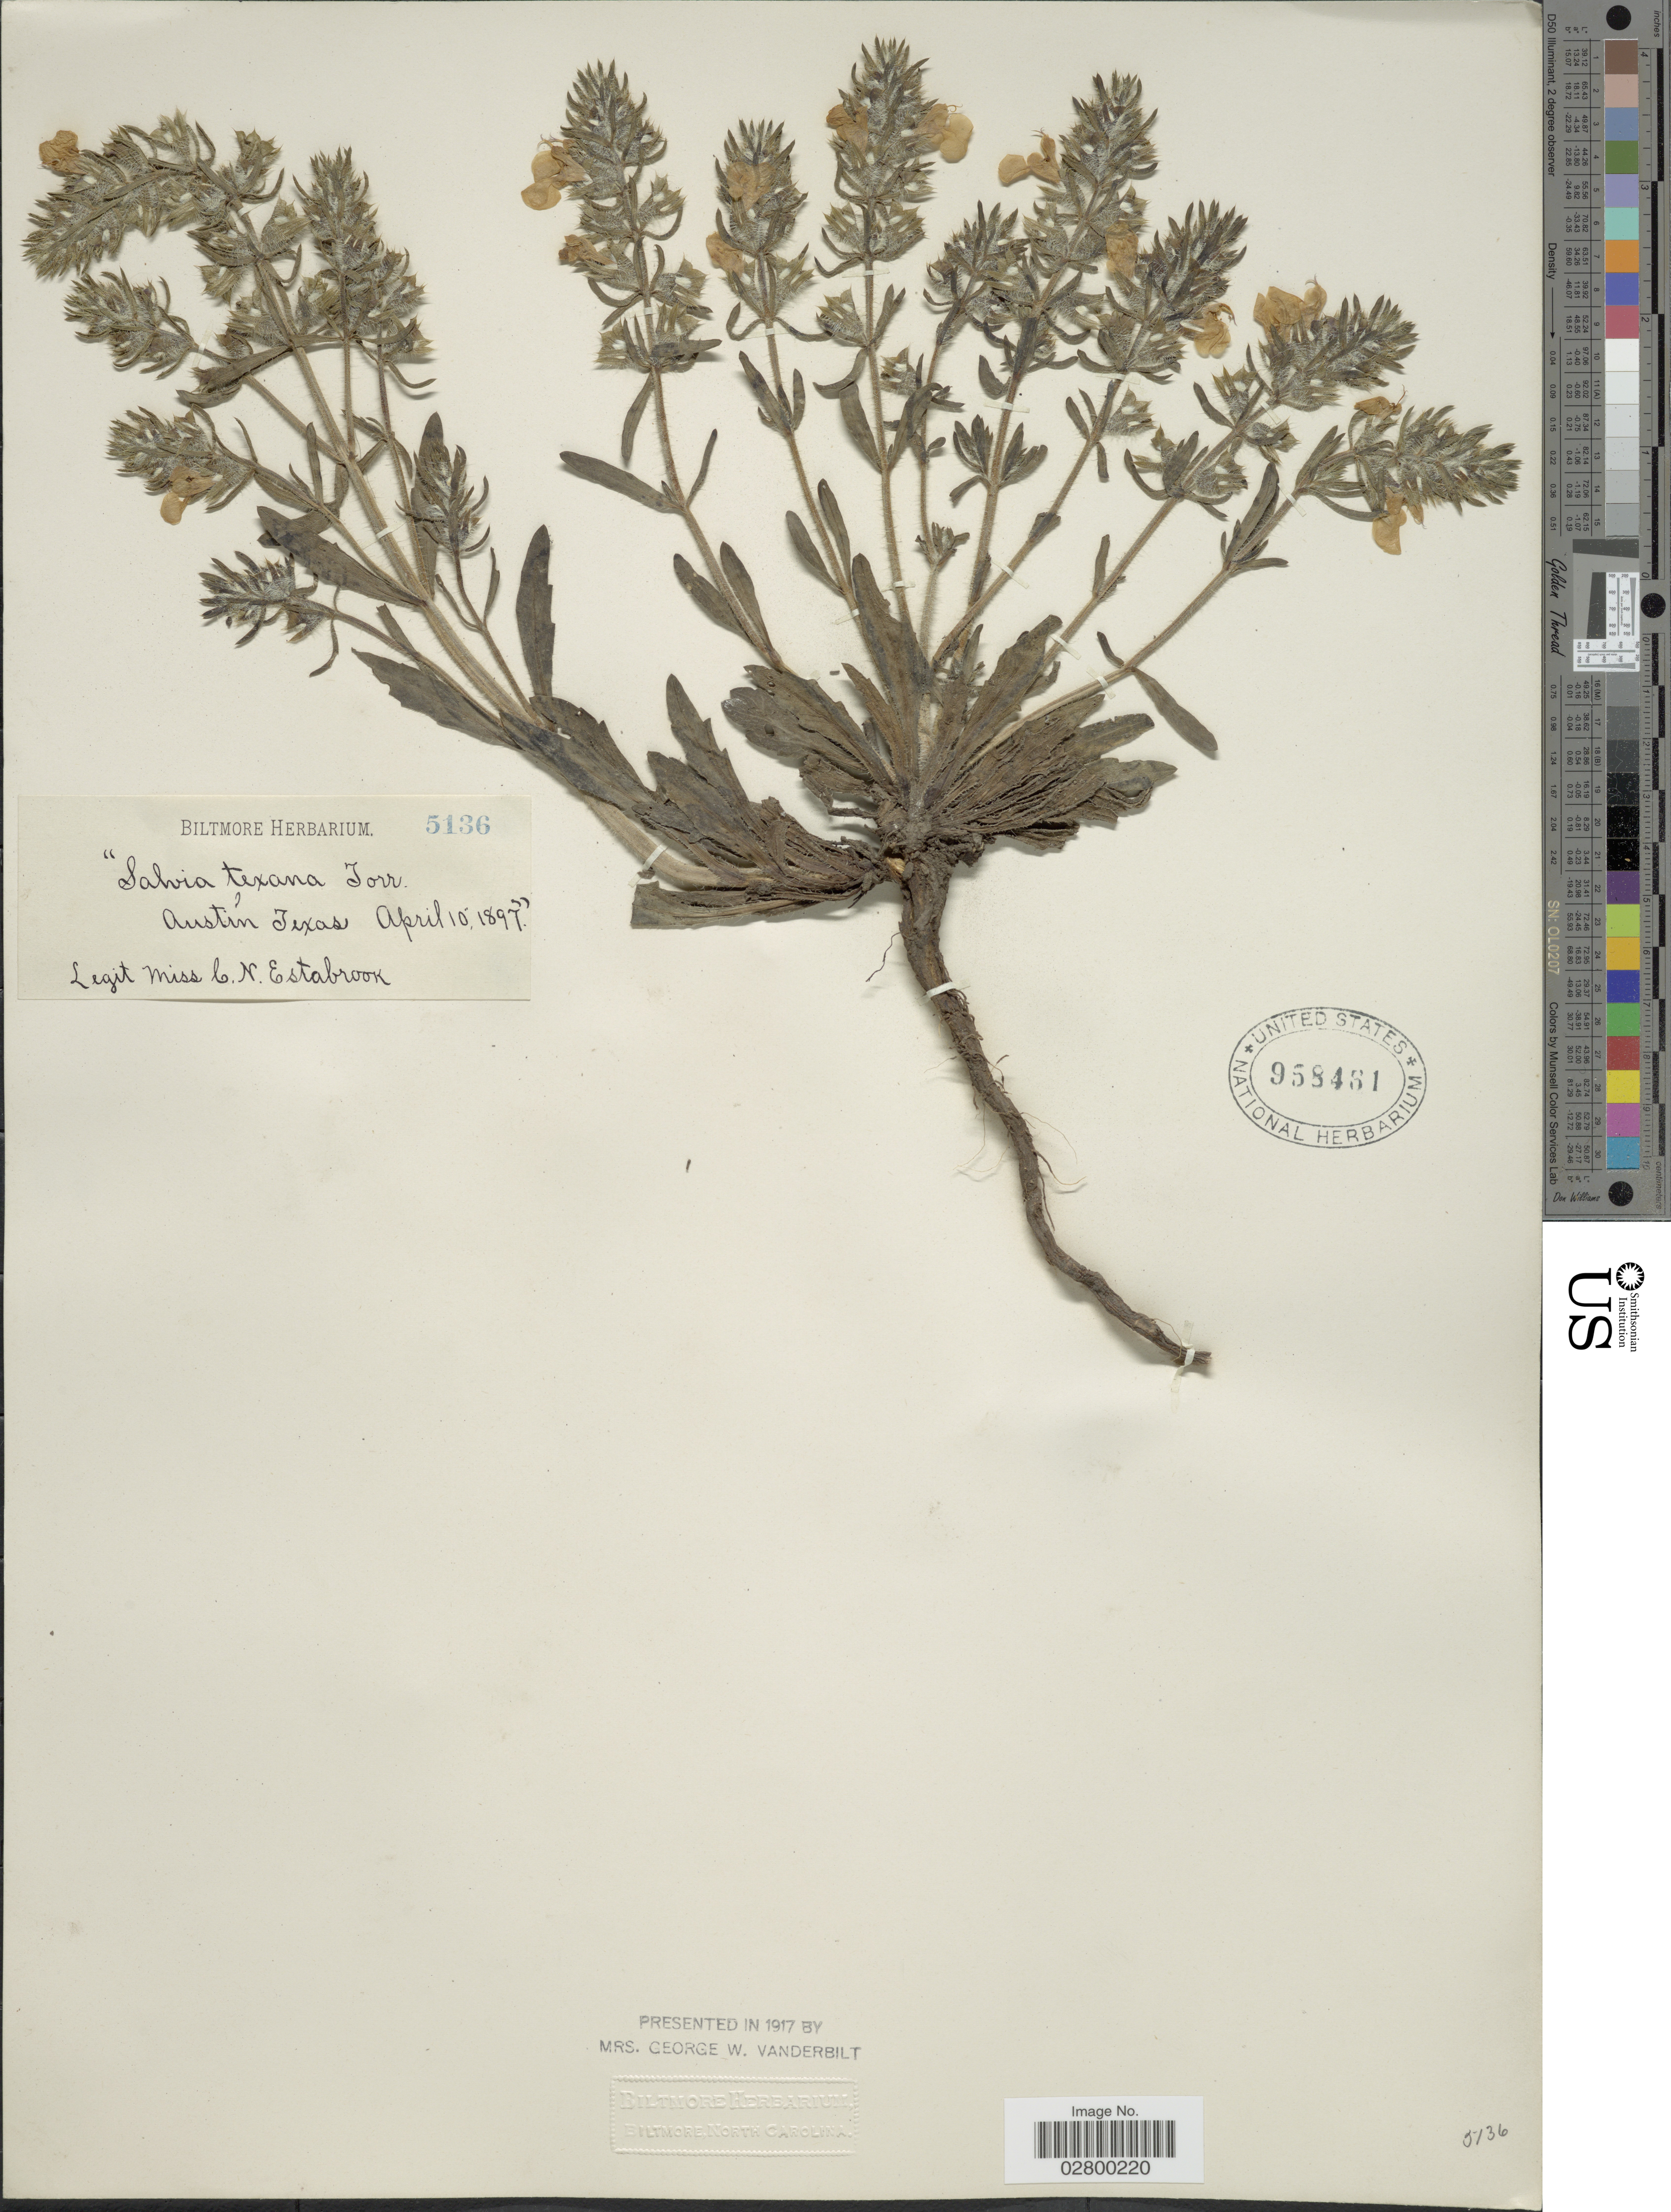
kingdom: Plantae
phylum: Tracheophyta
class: Magnoliopsida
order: Lamiales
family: Lamiaceae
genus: Salvia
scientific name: Salvia texana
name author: (Scheele) Torr.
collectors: C. Estabrook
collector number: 5136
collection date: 1897-04-10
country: United States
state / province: Texas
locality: Austin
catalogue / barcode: US 958481